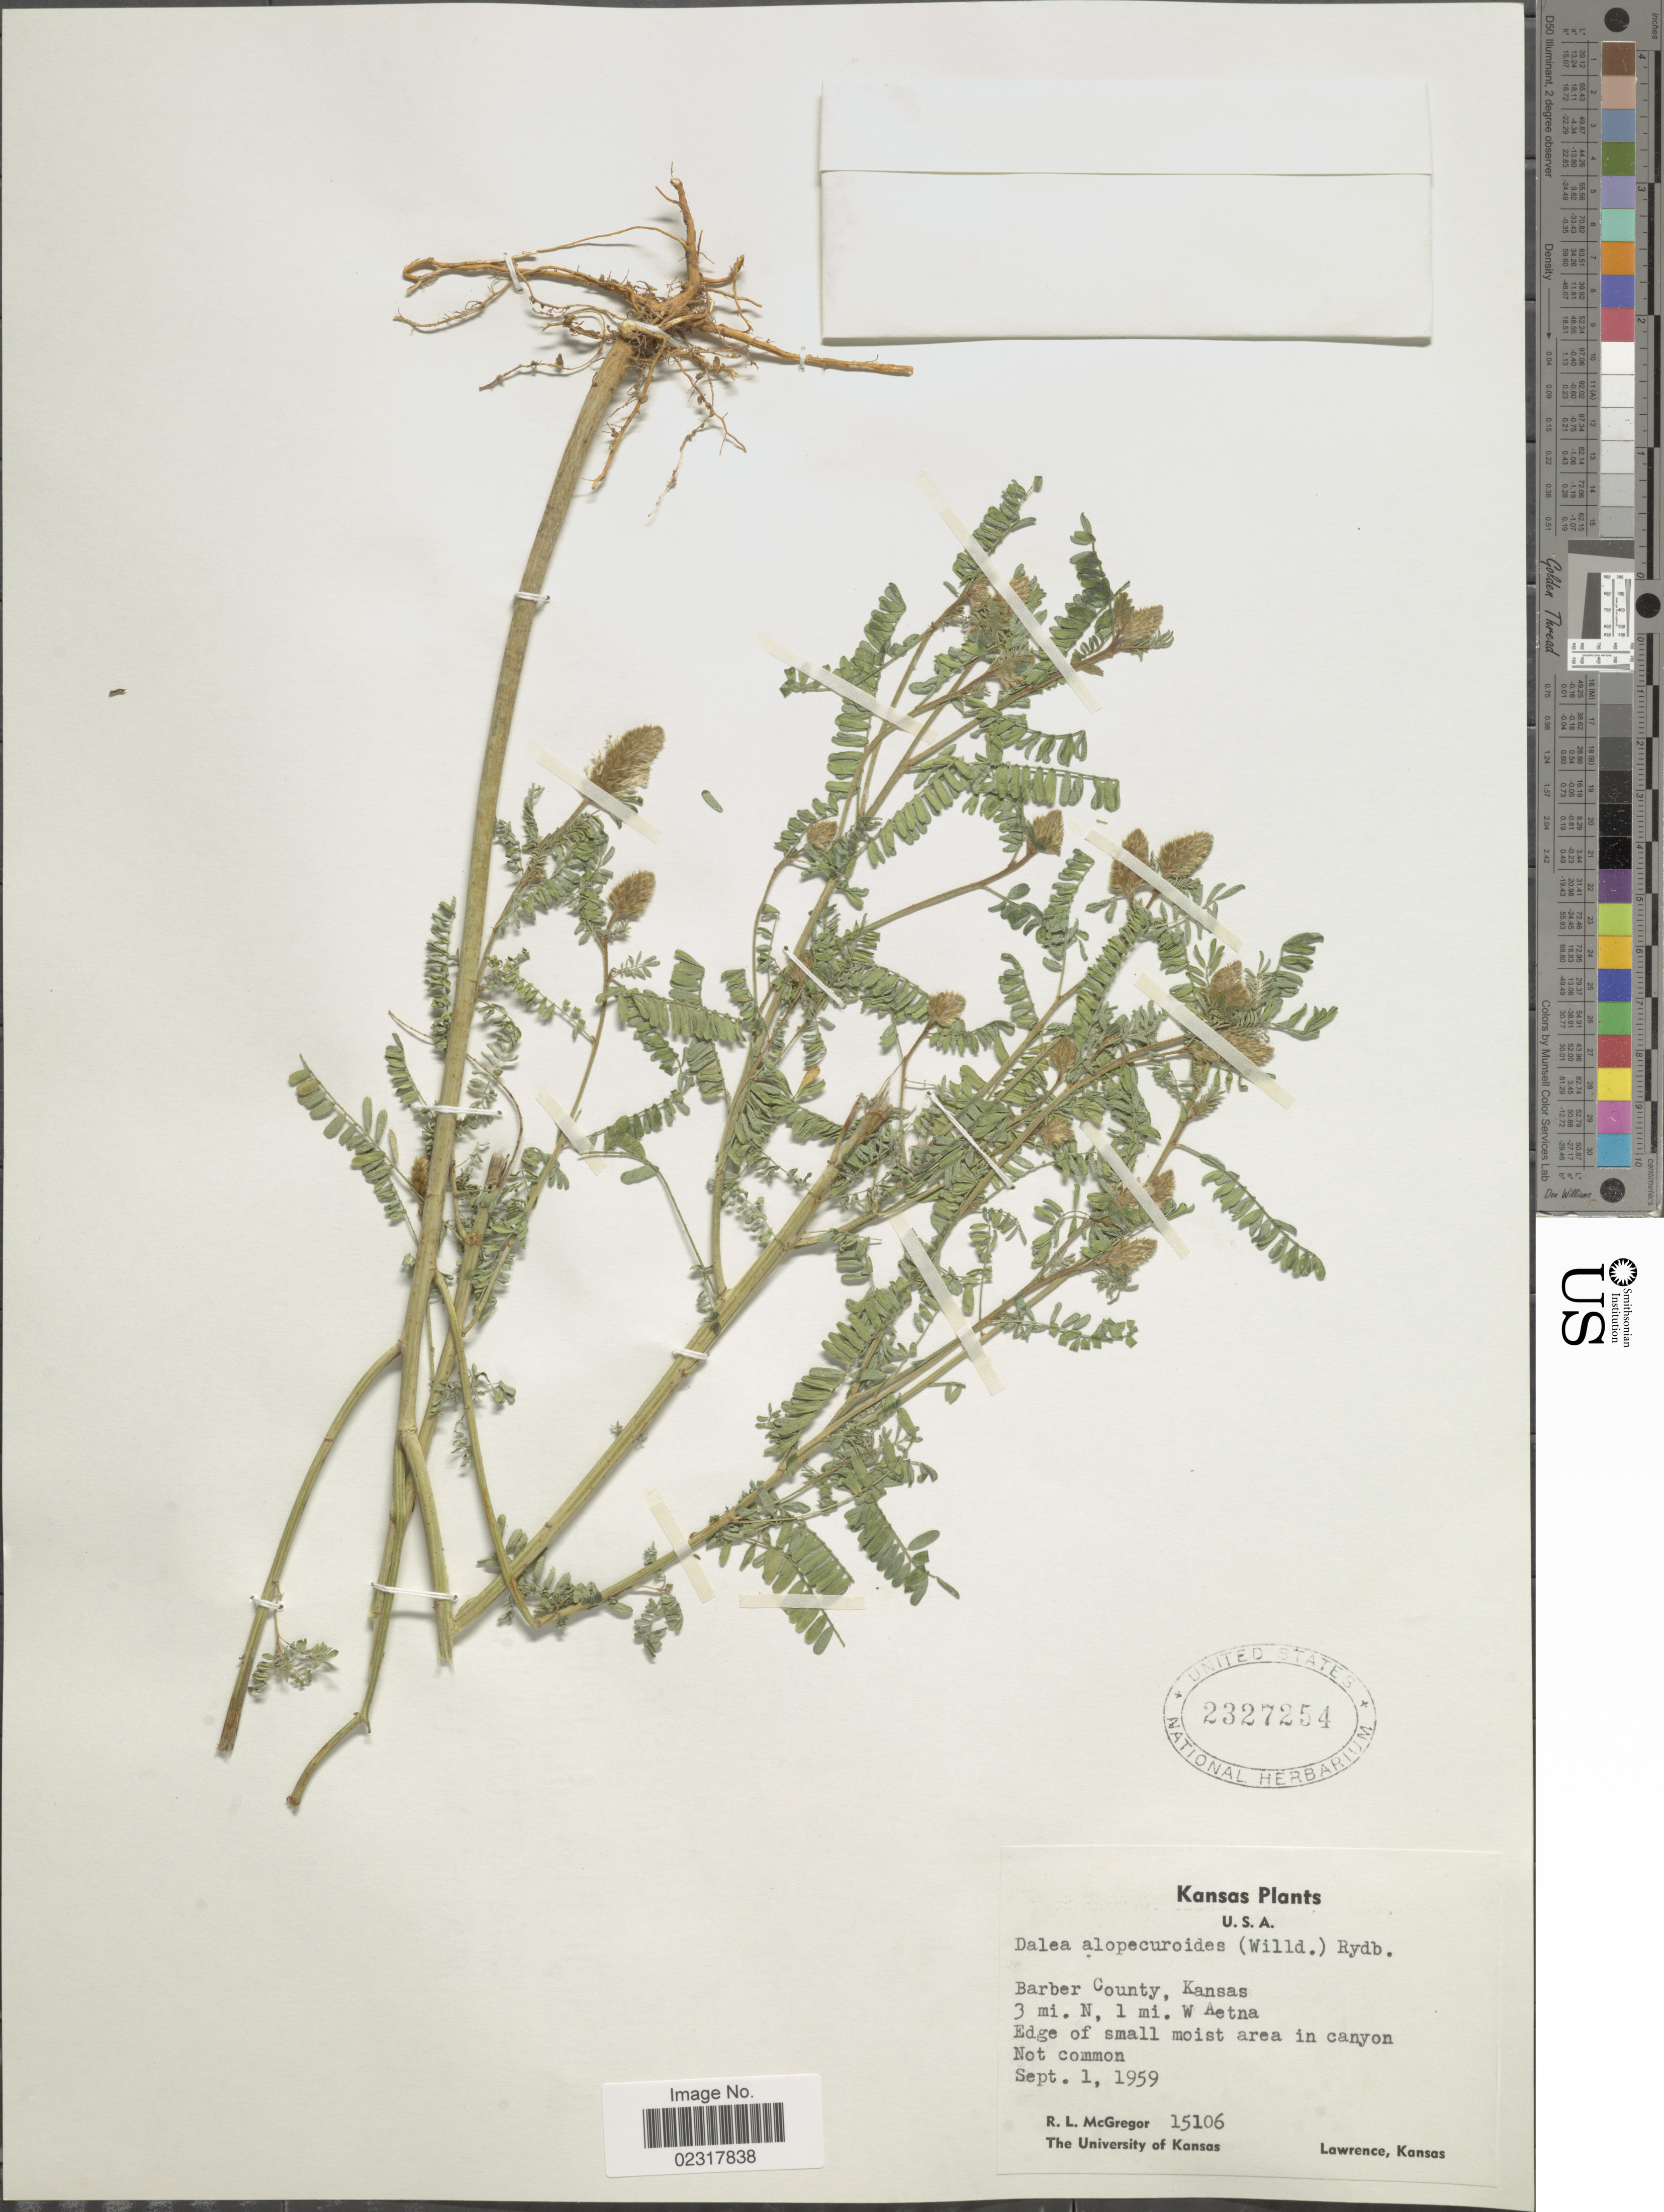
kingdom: Plantae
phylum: Tracheophyta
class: Magnoliopsida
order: Fabales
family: Fabaceae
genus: Dalea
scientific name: Dalea leporina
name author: (Aiton) Bullock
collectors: R. McGregor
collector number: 15106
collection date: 1959-09-01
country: United States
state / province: Kansas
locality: Barber County, Kansas. 3 mi. N, 1 mi. W Aetna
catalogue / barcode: US 2327254